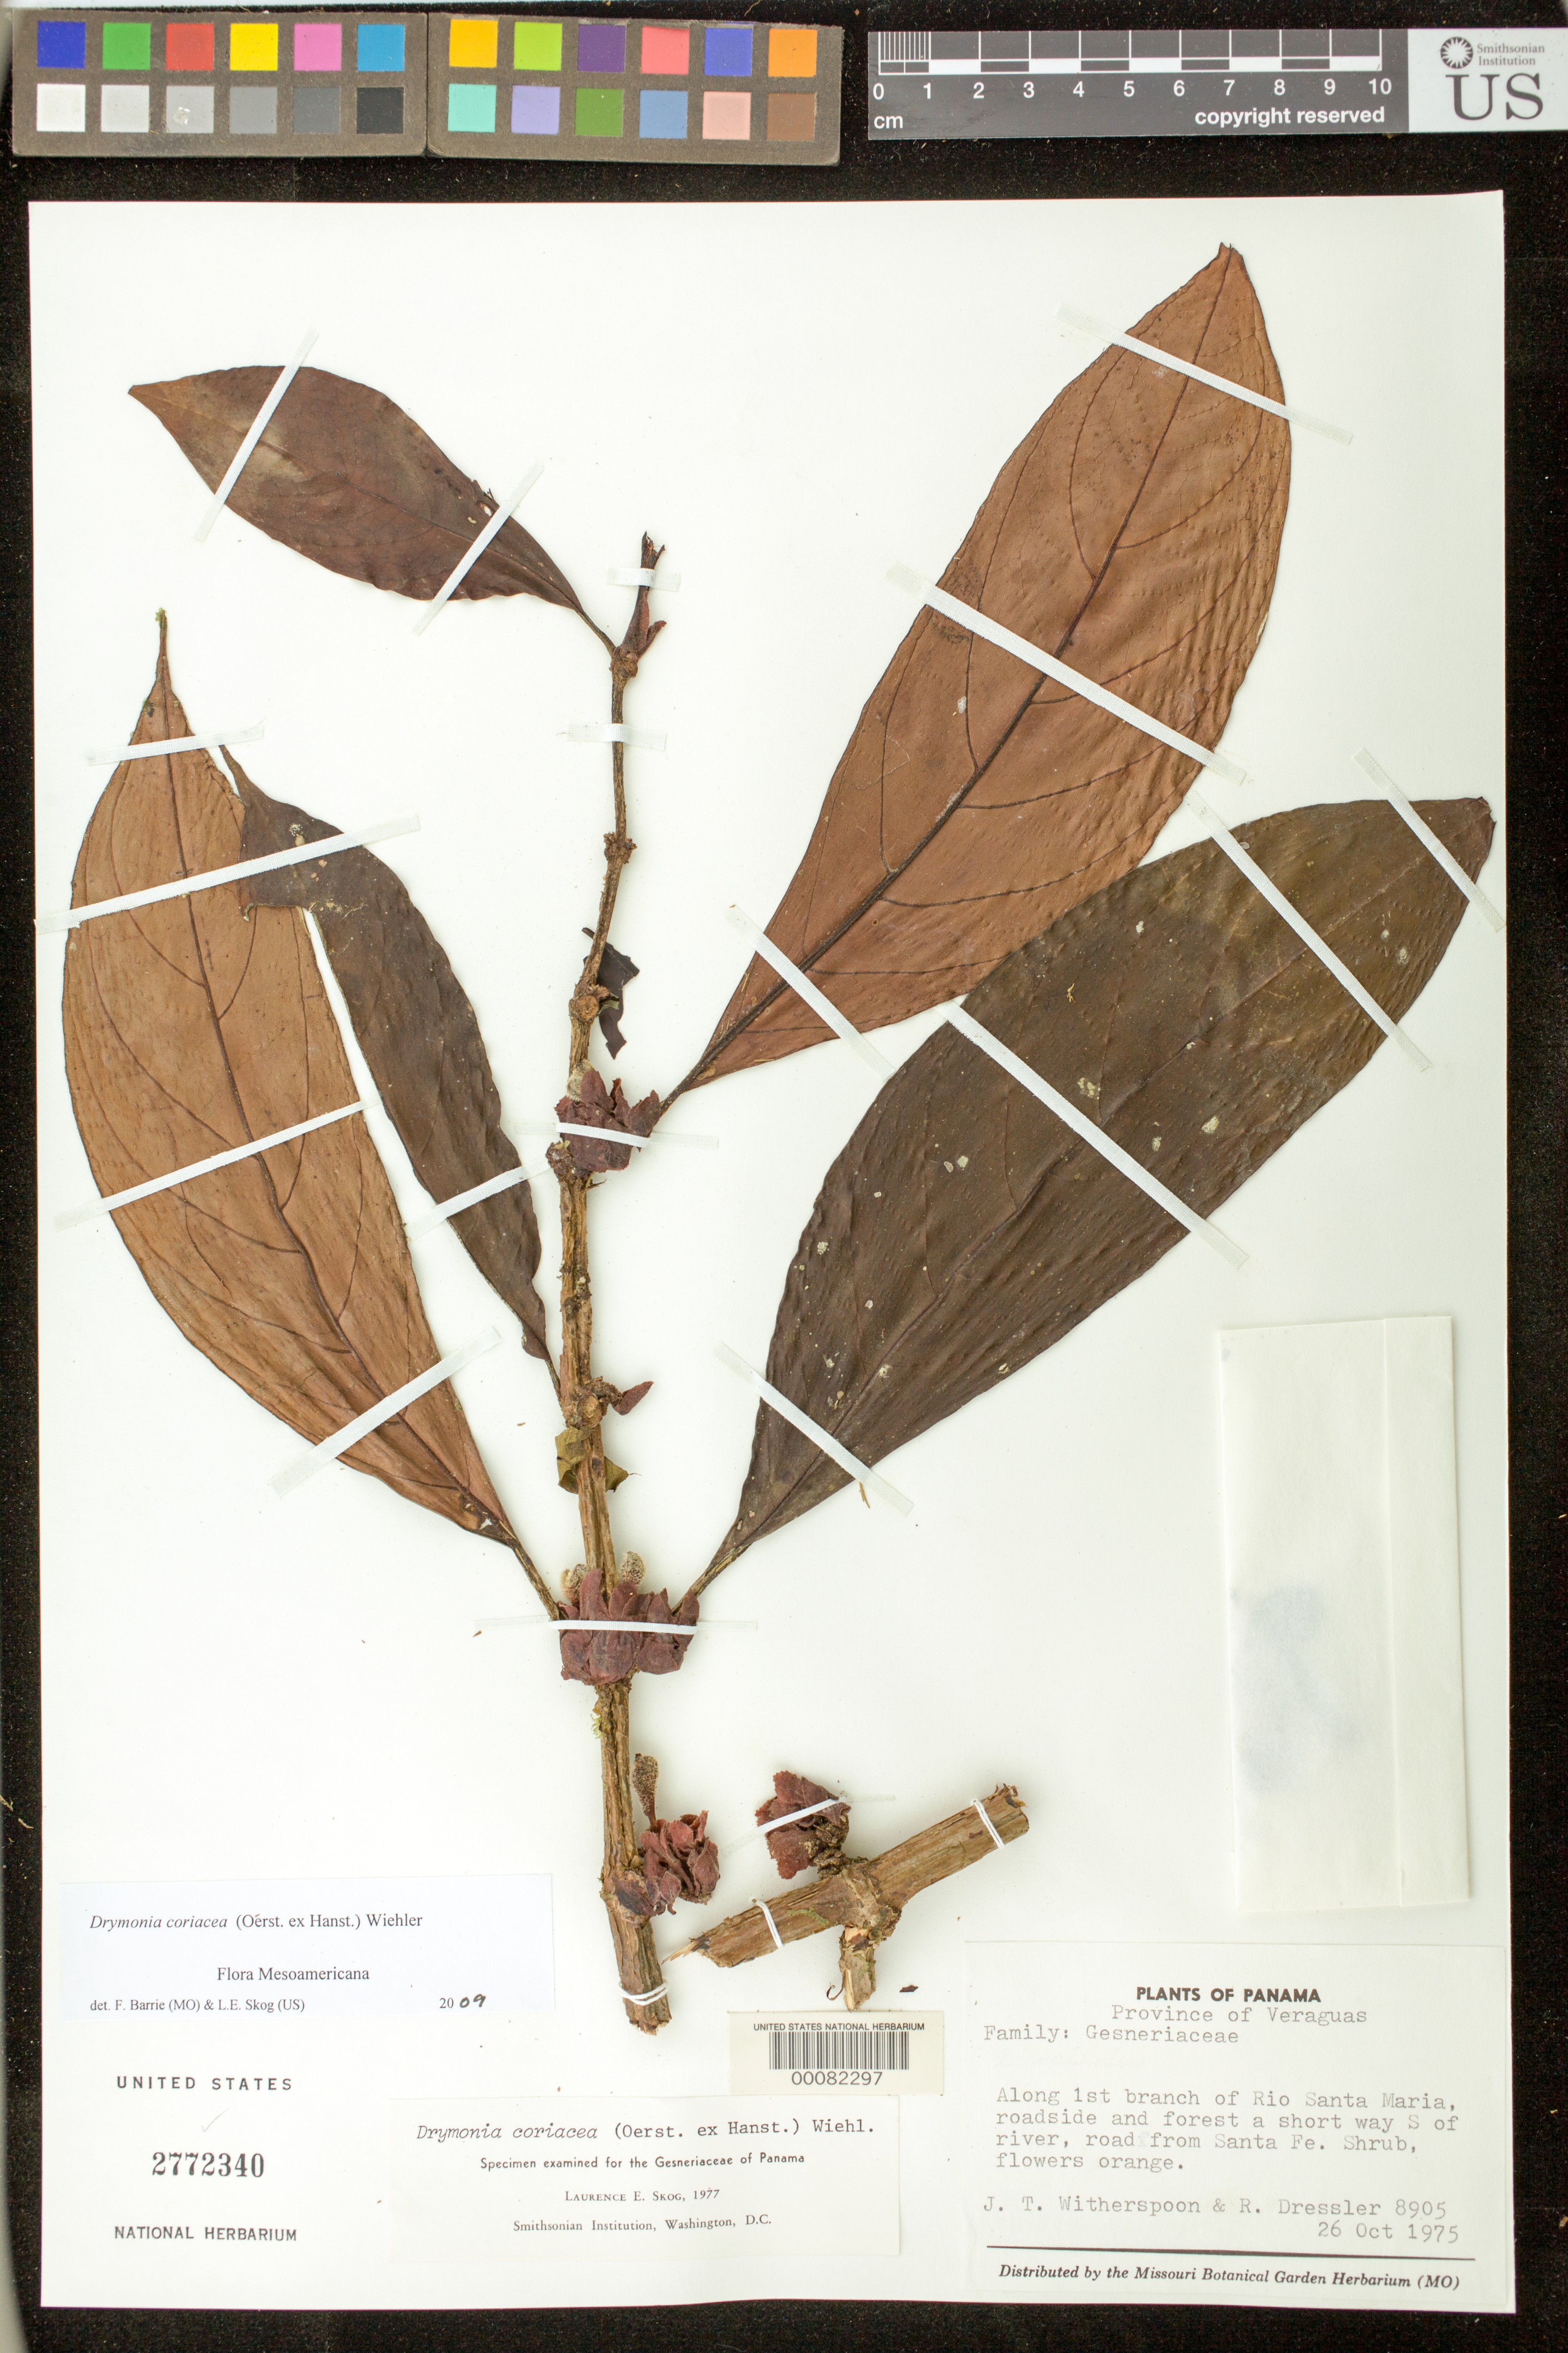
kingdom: Plantae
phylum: Tracheophyta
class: Magnoliopsida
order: Lamiales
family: Gesneriaceae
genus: Drymonia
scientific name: Drymonia coriacea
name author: (Oerst. ex Hanst.) Wiehler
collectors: J. Witherspoon & R. Dressler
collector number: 8905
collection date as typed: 26 Oct 1975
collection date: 1975-10-26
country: Panama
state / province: Veraguas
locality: Along 1st branch of Rio Santa Maria, a short way S of river, road from Santa Fe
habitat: Roadside and forest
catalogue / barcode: US 2772340